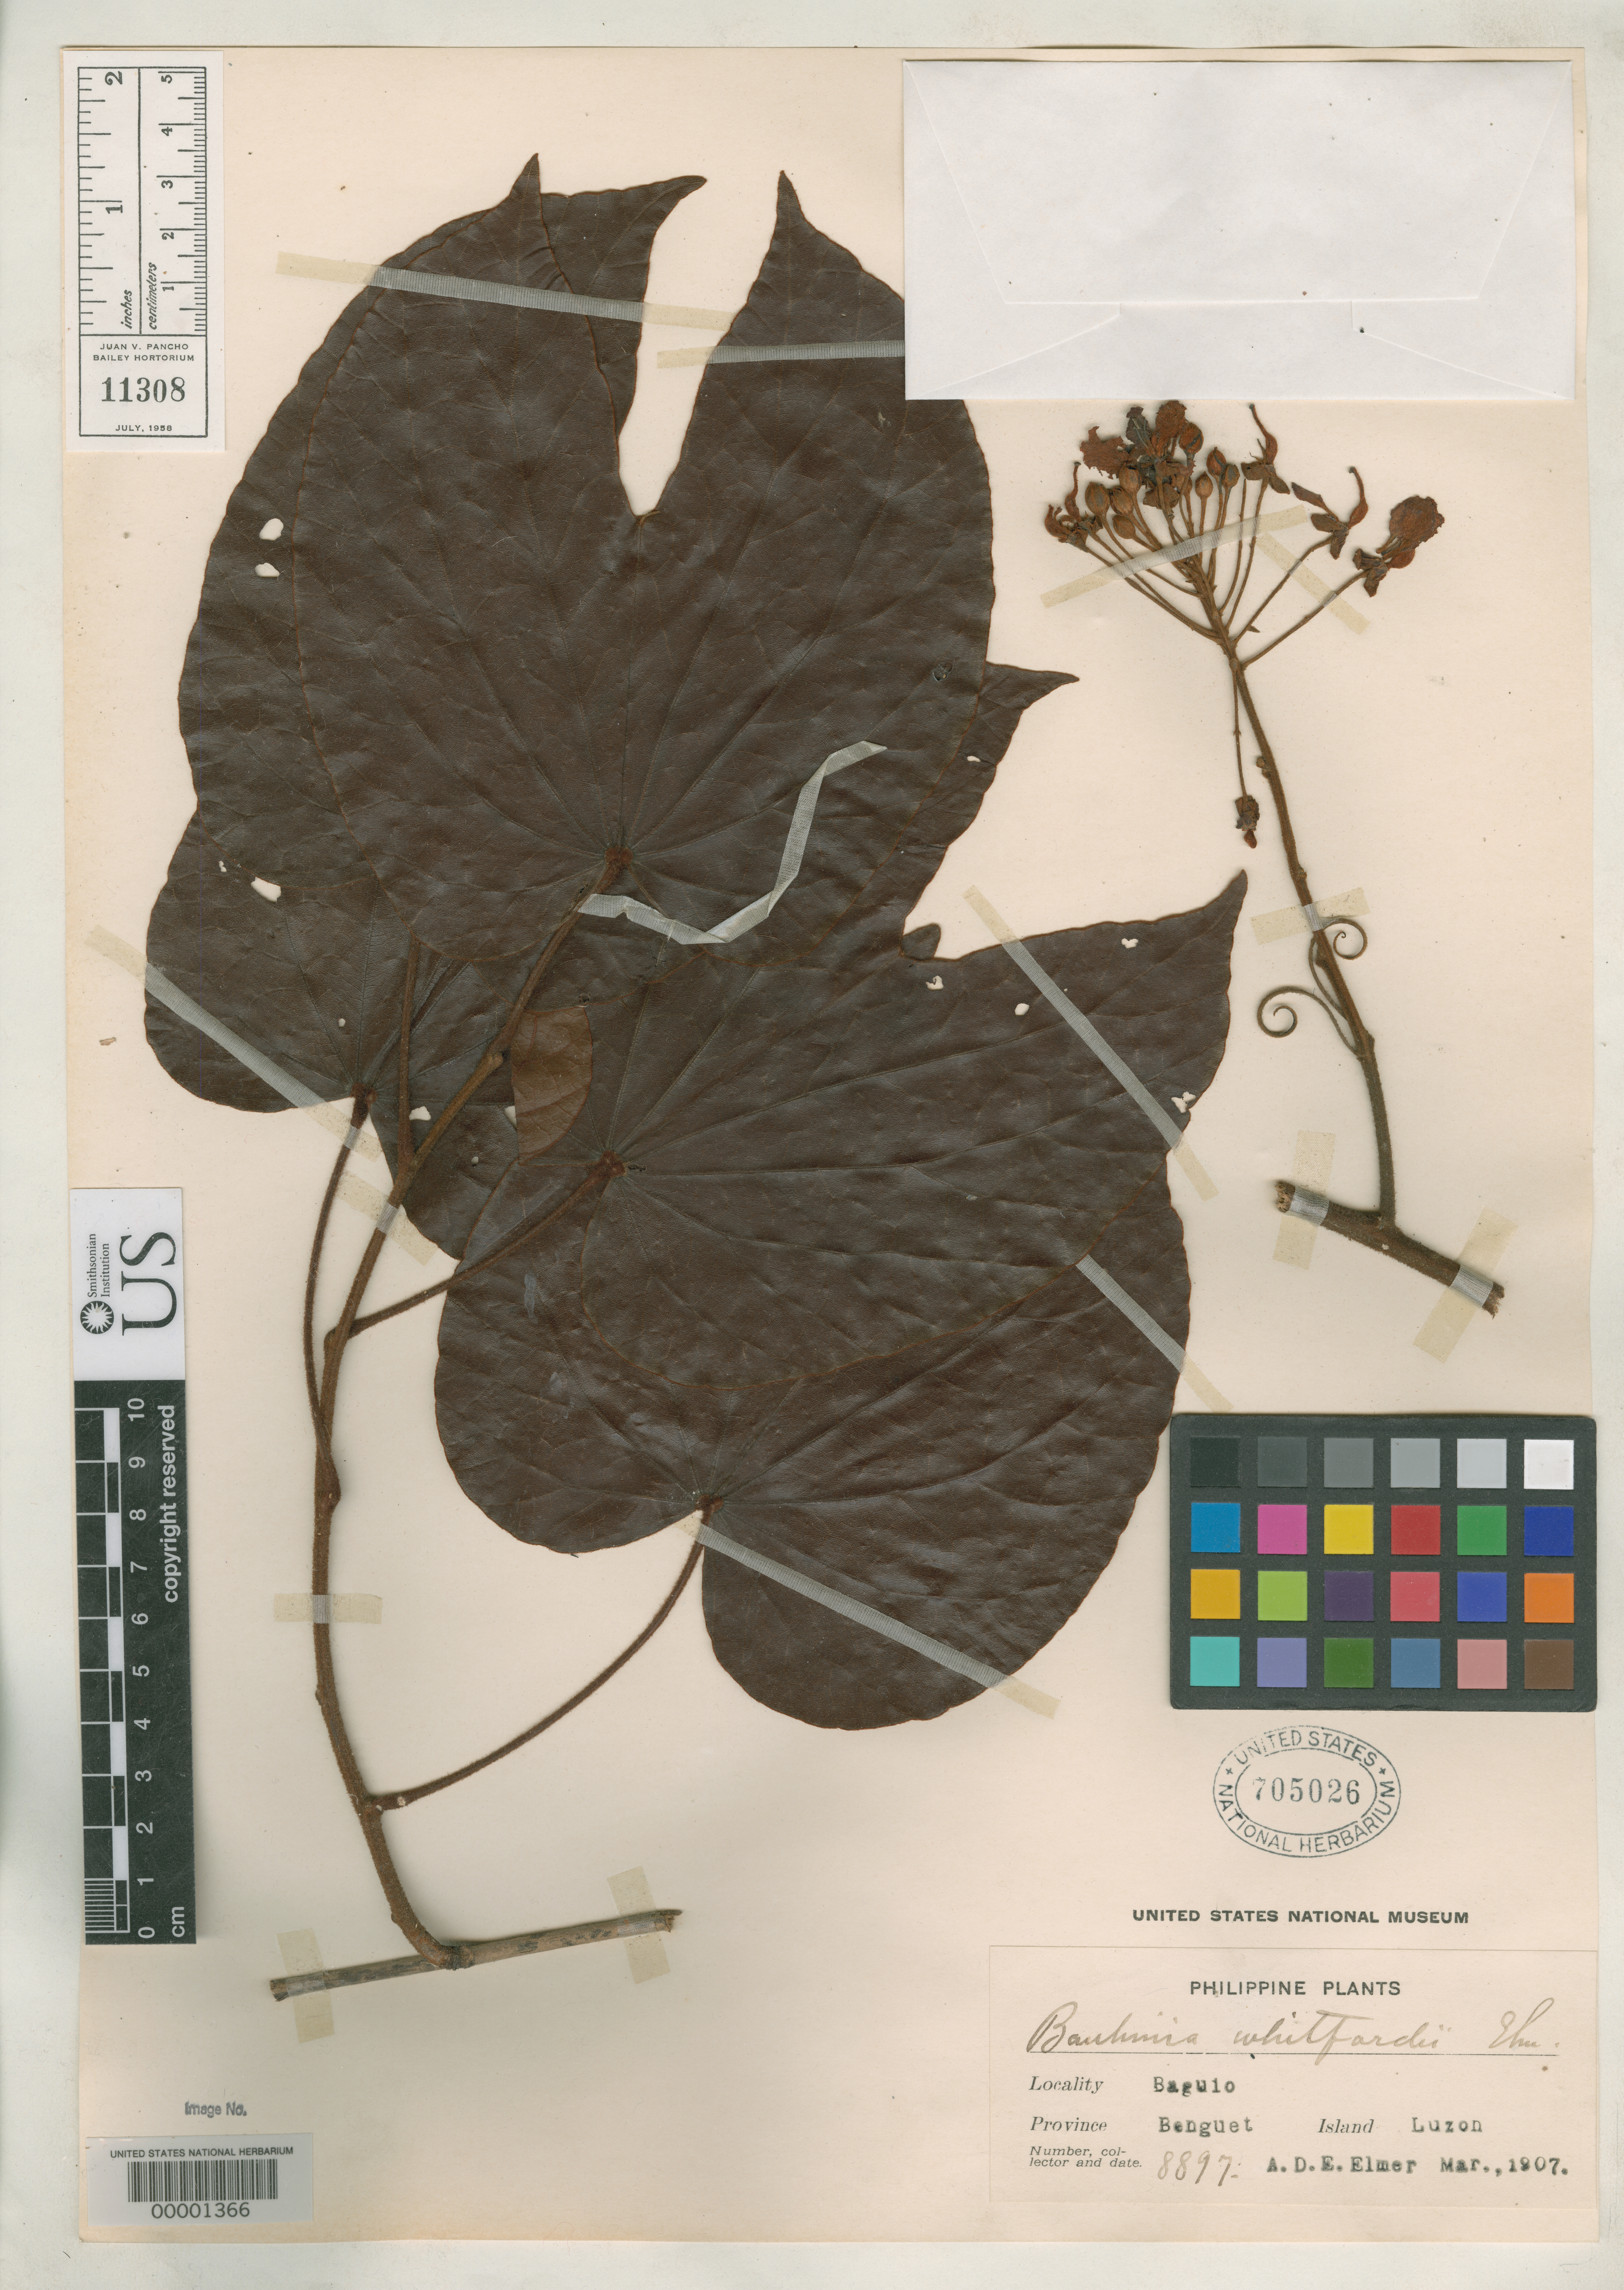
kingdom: Plantae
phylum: Tracheophyta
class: Magnoliopsida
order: Fabales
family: Fabaceae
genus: Bauhinia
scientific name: Bauhinia whitfordii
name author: Elmer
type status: Isotype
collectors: A. D. E. Elmer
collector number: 8897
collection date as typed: May 1907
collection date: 1907-05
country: Philippines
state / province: Cordillera (Administrative Region)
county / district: Benguet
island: Luzon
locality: Baguio.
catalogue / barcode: US 705026